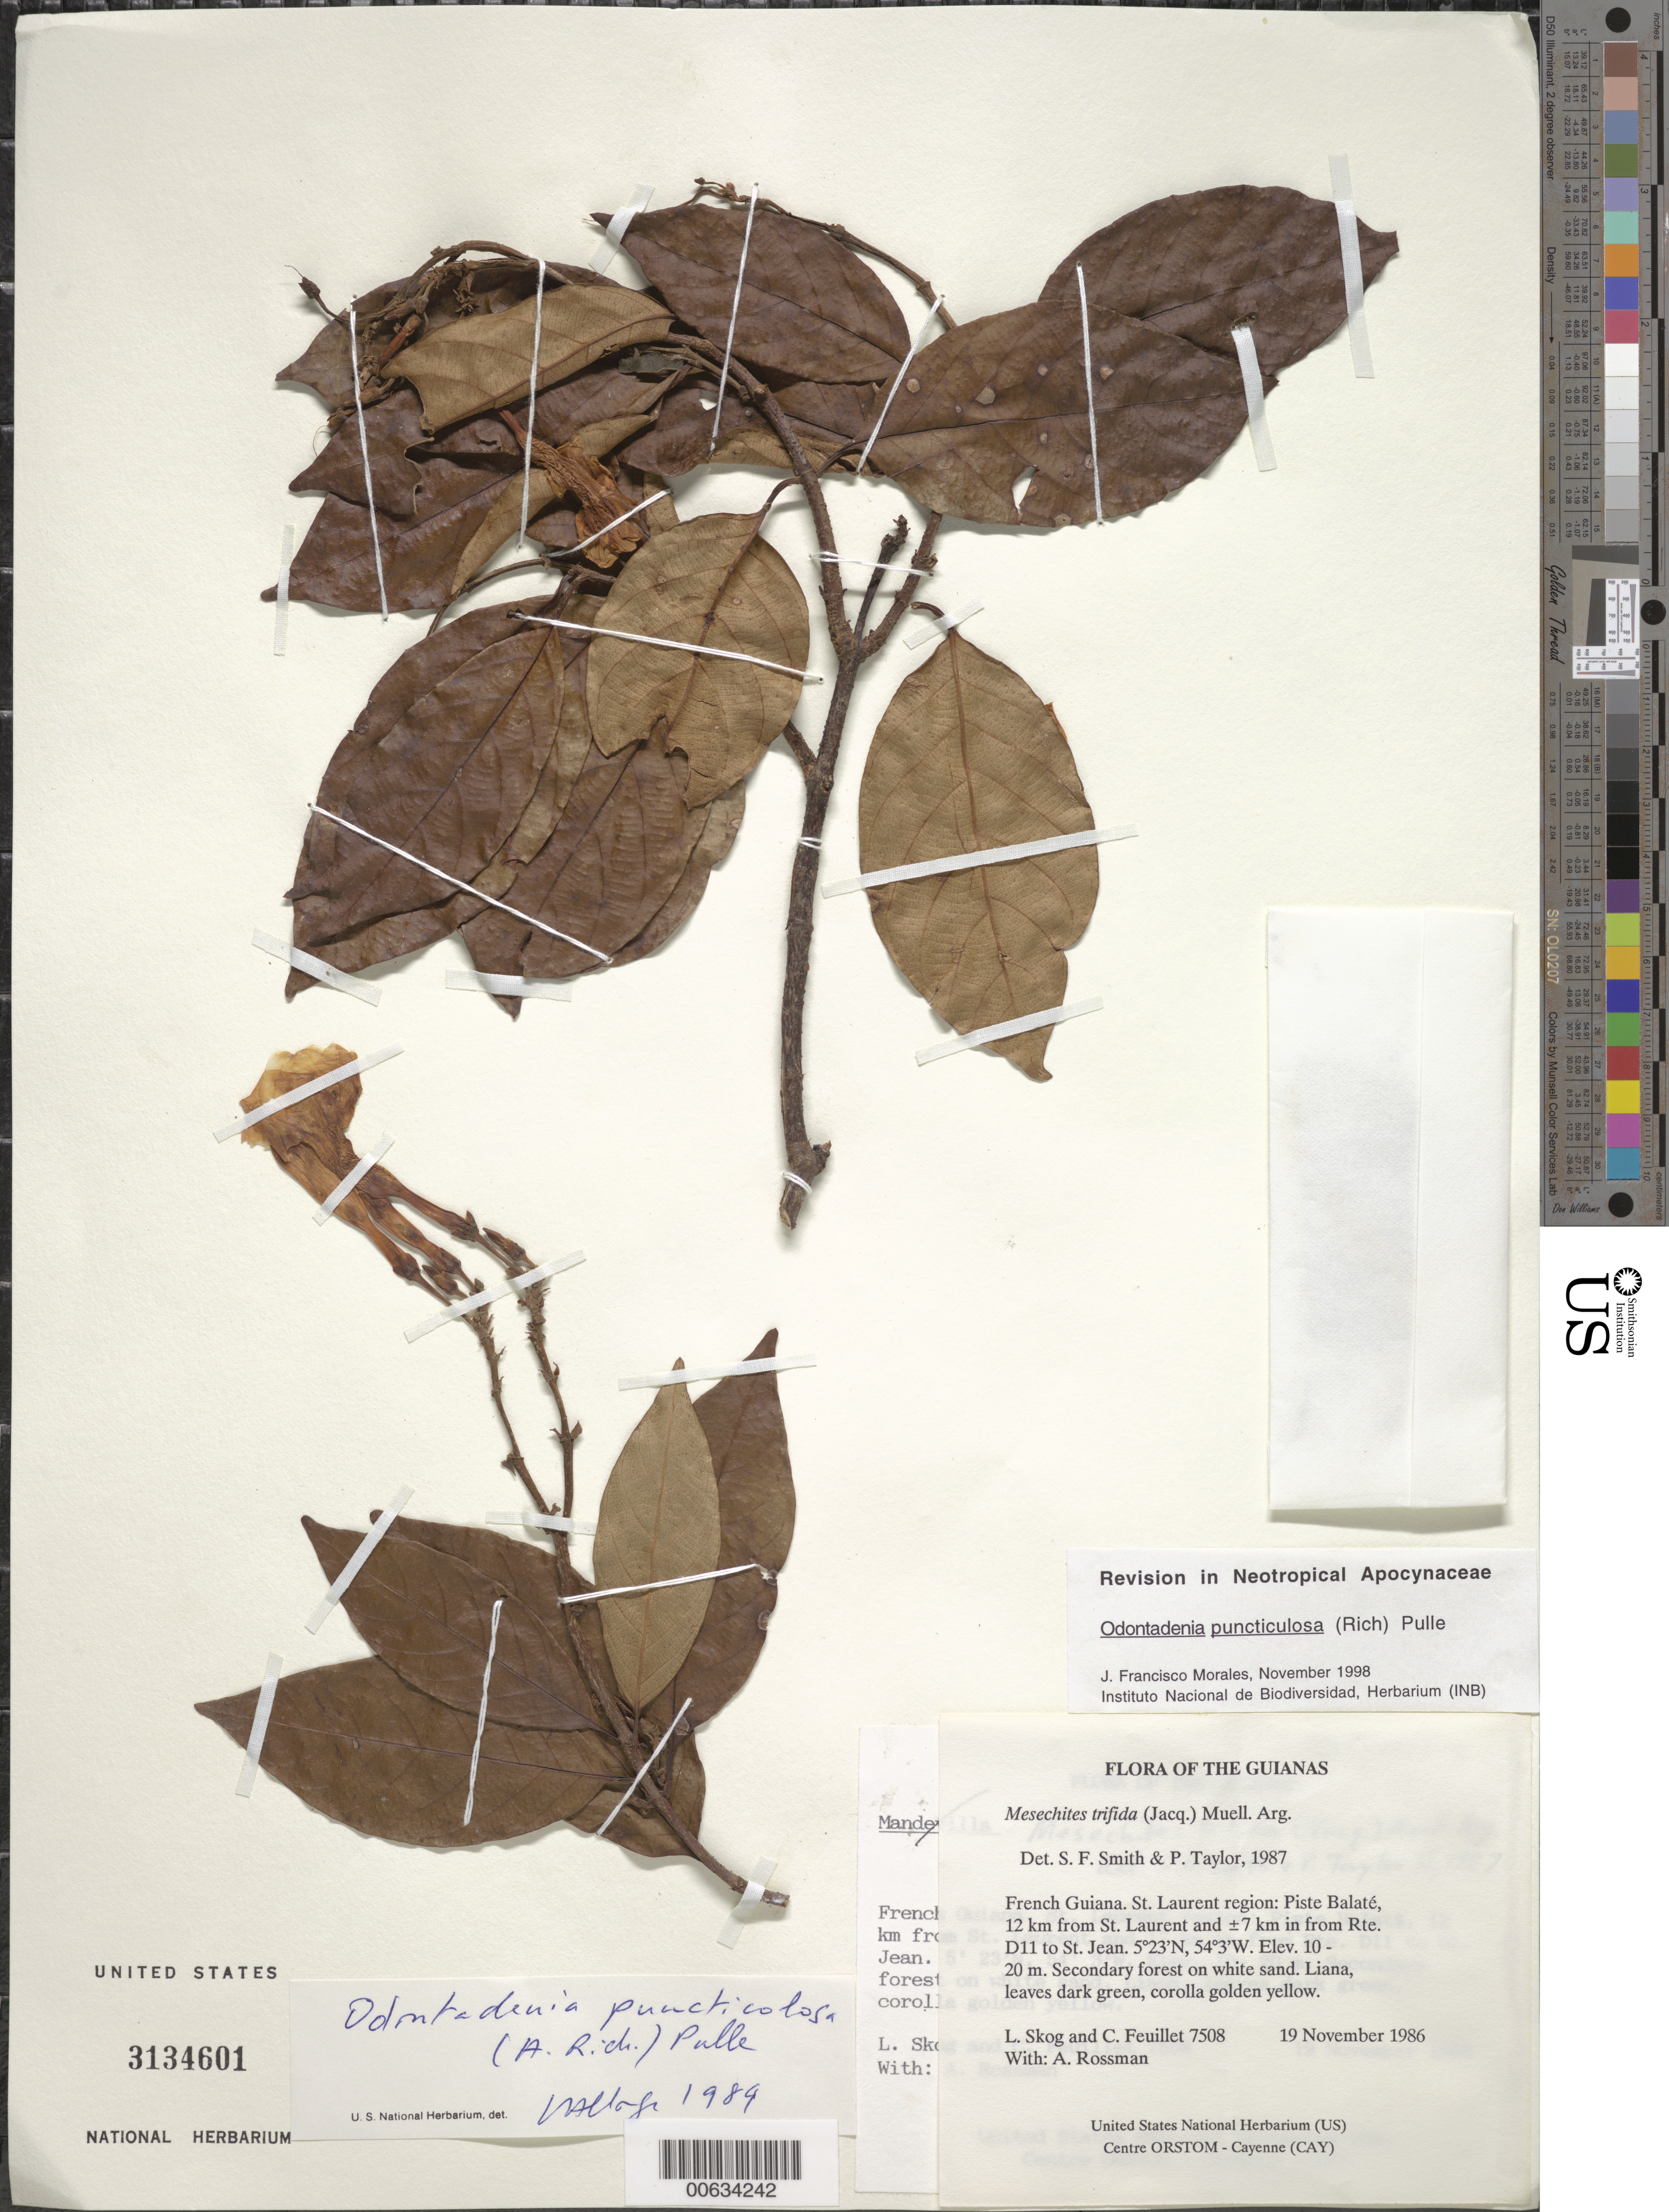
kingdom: Plantae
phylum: Tracheophyta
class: Magnoliopsida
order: Gentianales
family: Apocynaceae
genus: Odontadenia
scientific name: Odontadenia puncticulosa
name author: (Rich.) Pulle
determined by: Leeuwenberg, A. J. M.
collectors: L. E. Skog, C. Feuillet & A. Rossman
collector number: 7508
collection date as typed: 19 November 1986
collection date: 1986-11-19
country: French Guiana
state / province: Saint-Laurent-du-Maroni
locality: Piste Balaté, 12 km from St. Laurent and ±7 km in from Rte. D11 to St. Jean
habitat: Secondary forest on white sand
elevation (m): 10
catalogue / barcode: US 3134601